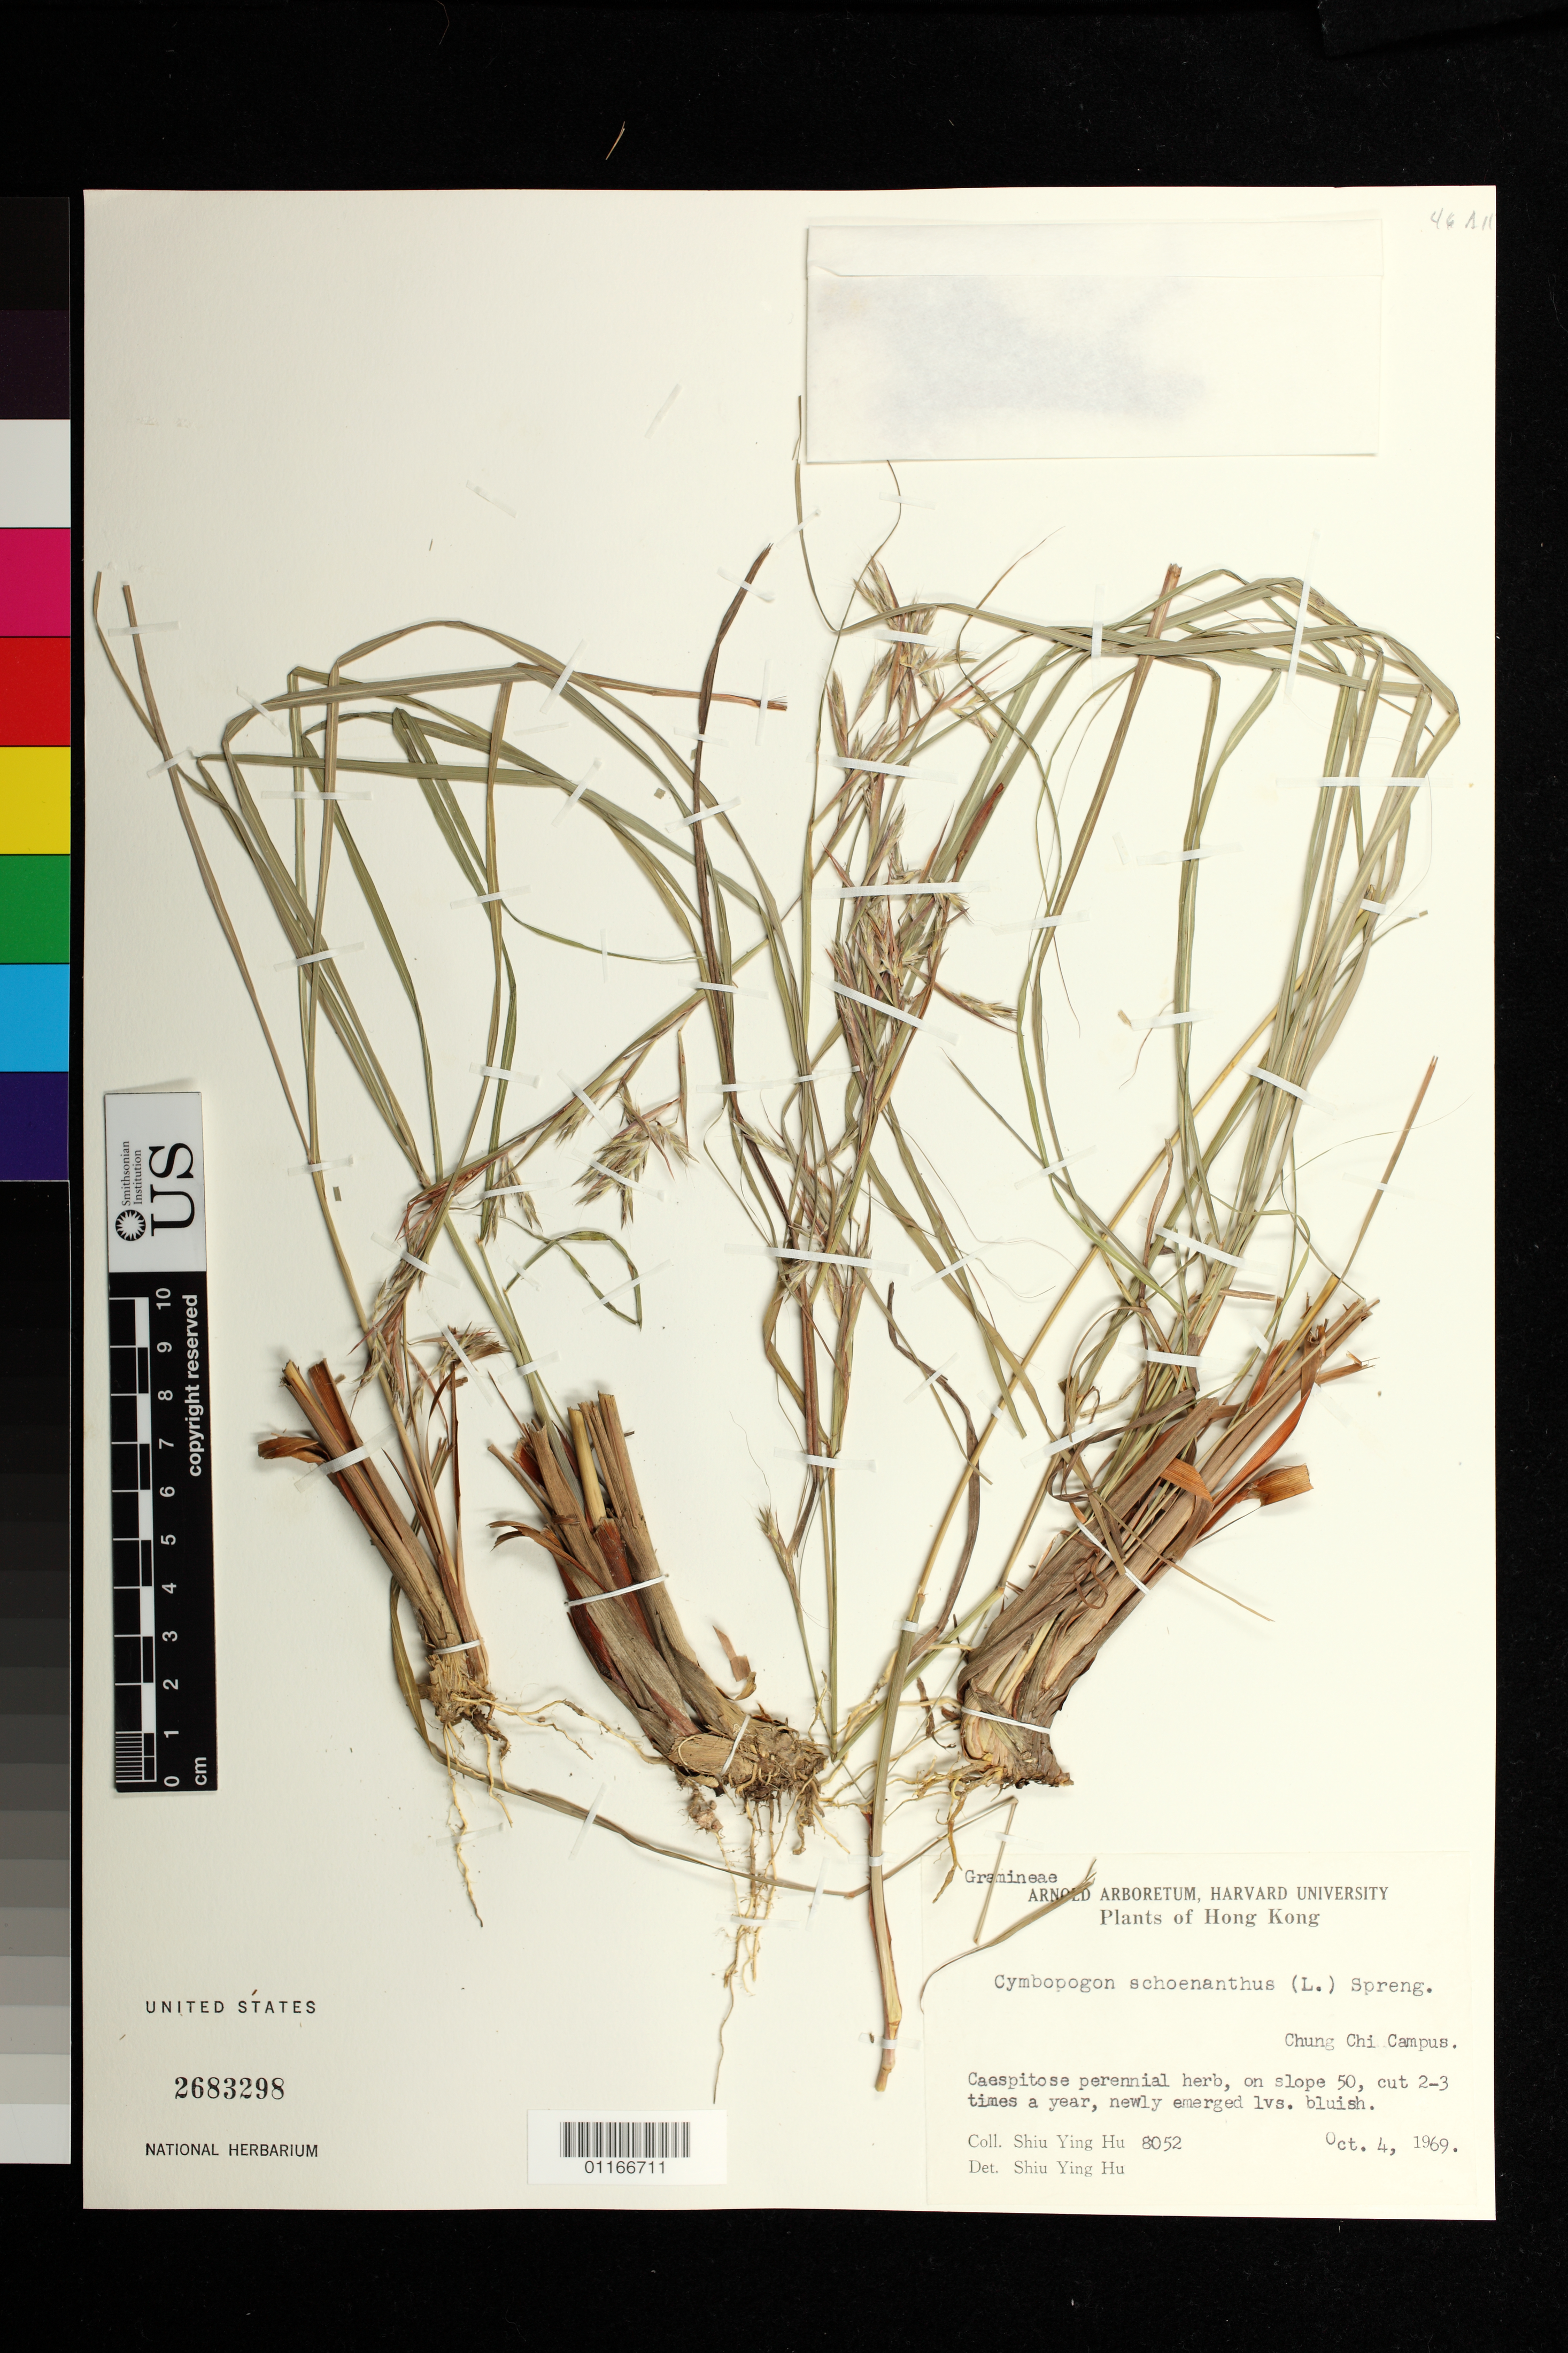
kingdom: Plantae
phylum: Tracheophyta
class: Liliopsida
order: Poales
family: Poaceae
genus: Cymbopogon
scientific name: Cymbopogon schoenanthus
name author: (L.) Spreng.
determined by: Hu, S. Y.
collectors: S. Y. Hu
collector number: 8052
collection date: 1969-10-04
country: China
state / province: Guangdong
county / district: Hong Kong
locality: New Territories, Hong Kong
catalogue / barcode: US 2683298